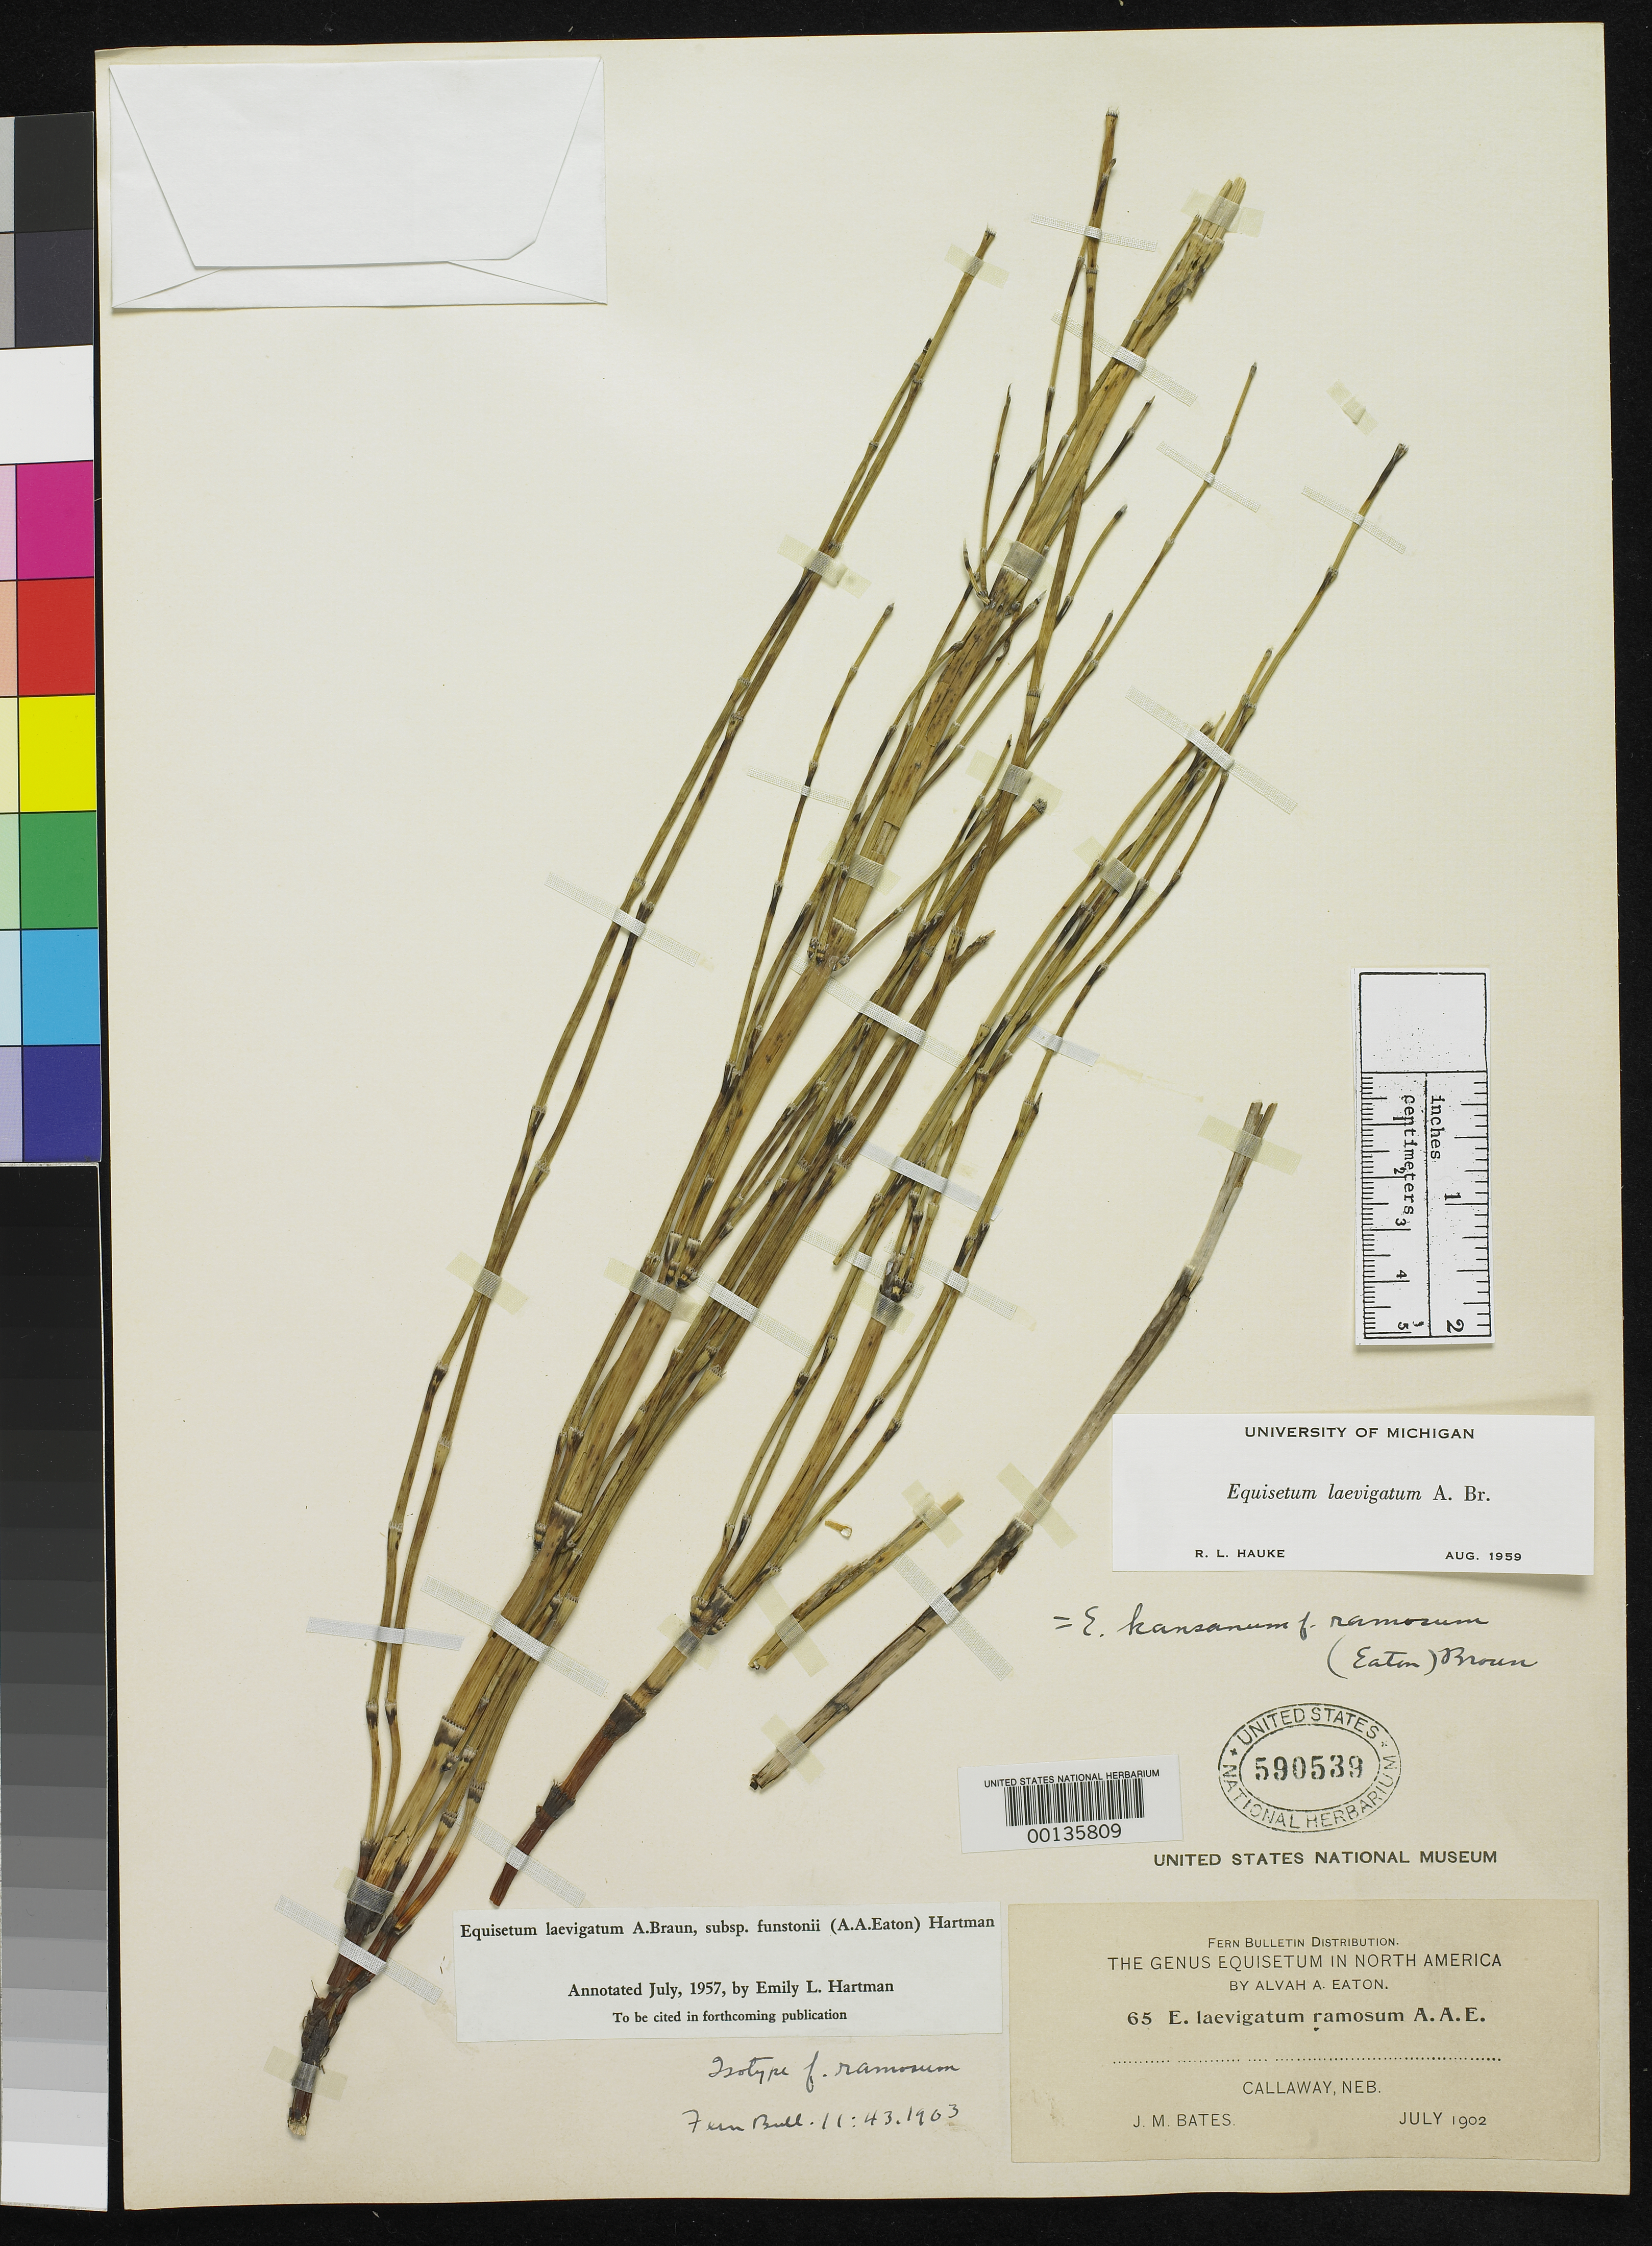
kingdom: Plantae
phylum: Tracheophyta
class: Polypodiopsida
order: Equisetales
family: Equisetaceae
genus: Equisetum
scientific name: Equisetum laevigatum f. ramosum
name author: A.A. Eaton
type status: Type Collection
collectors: J. Bates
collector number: Eaton Equiset. Distr. 65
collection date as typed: Jul 1902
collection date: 1902-07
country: United States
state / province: Nebraska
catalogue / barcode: US 590539